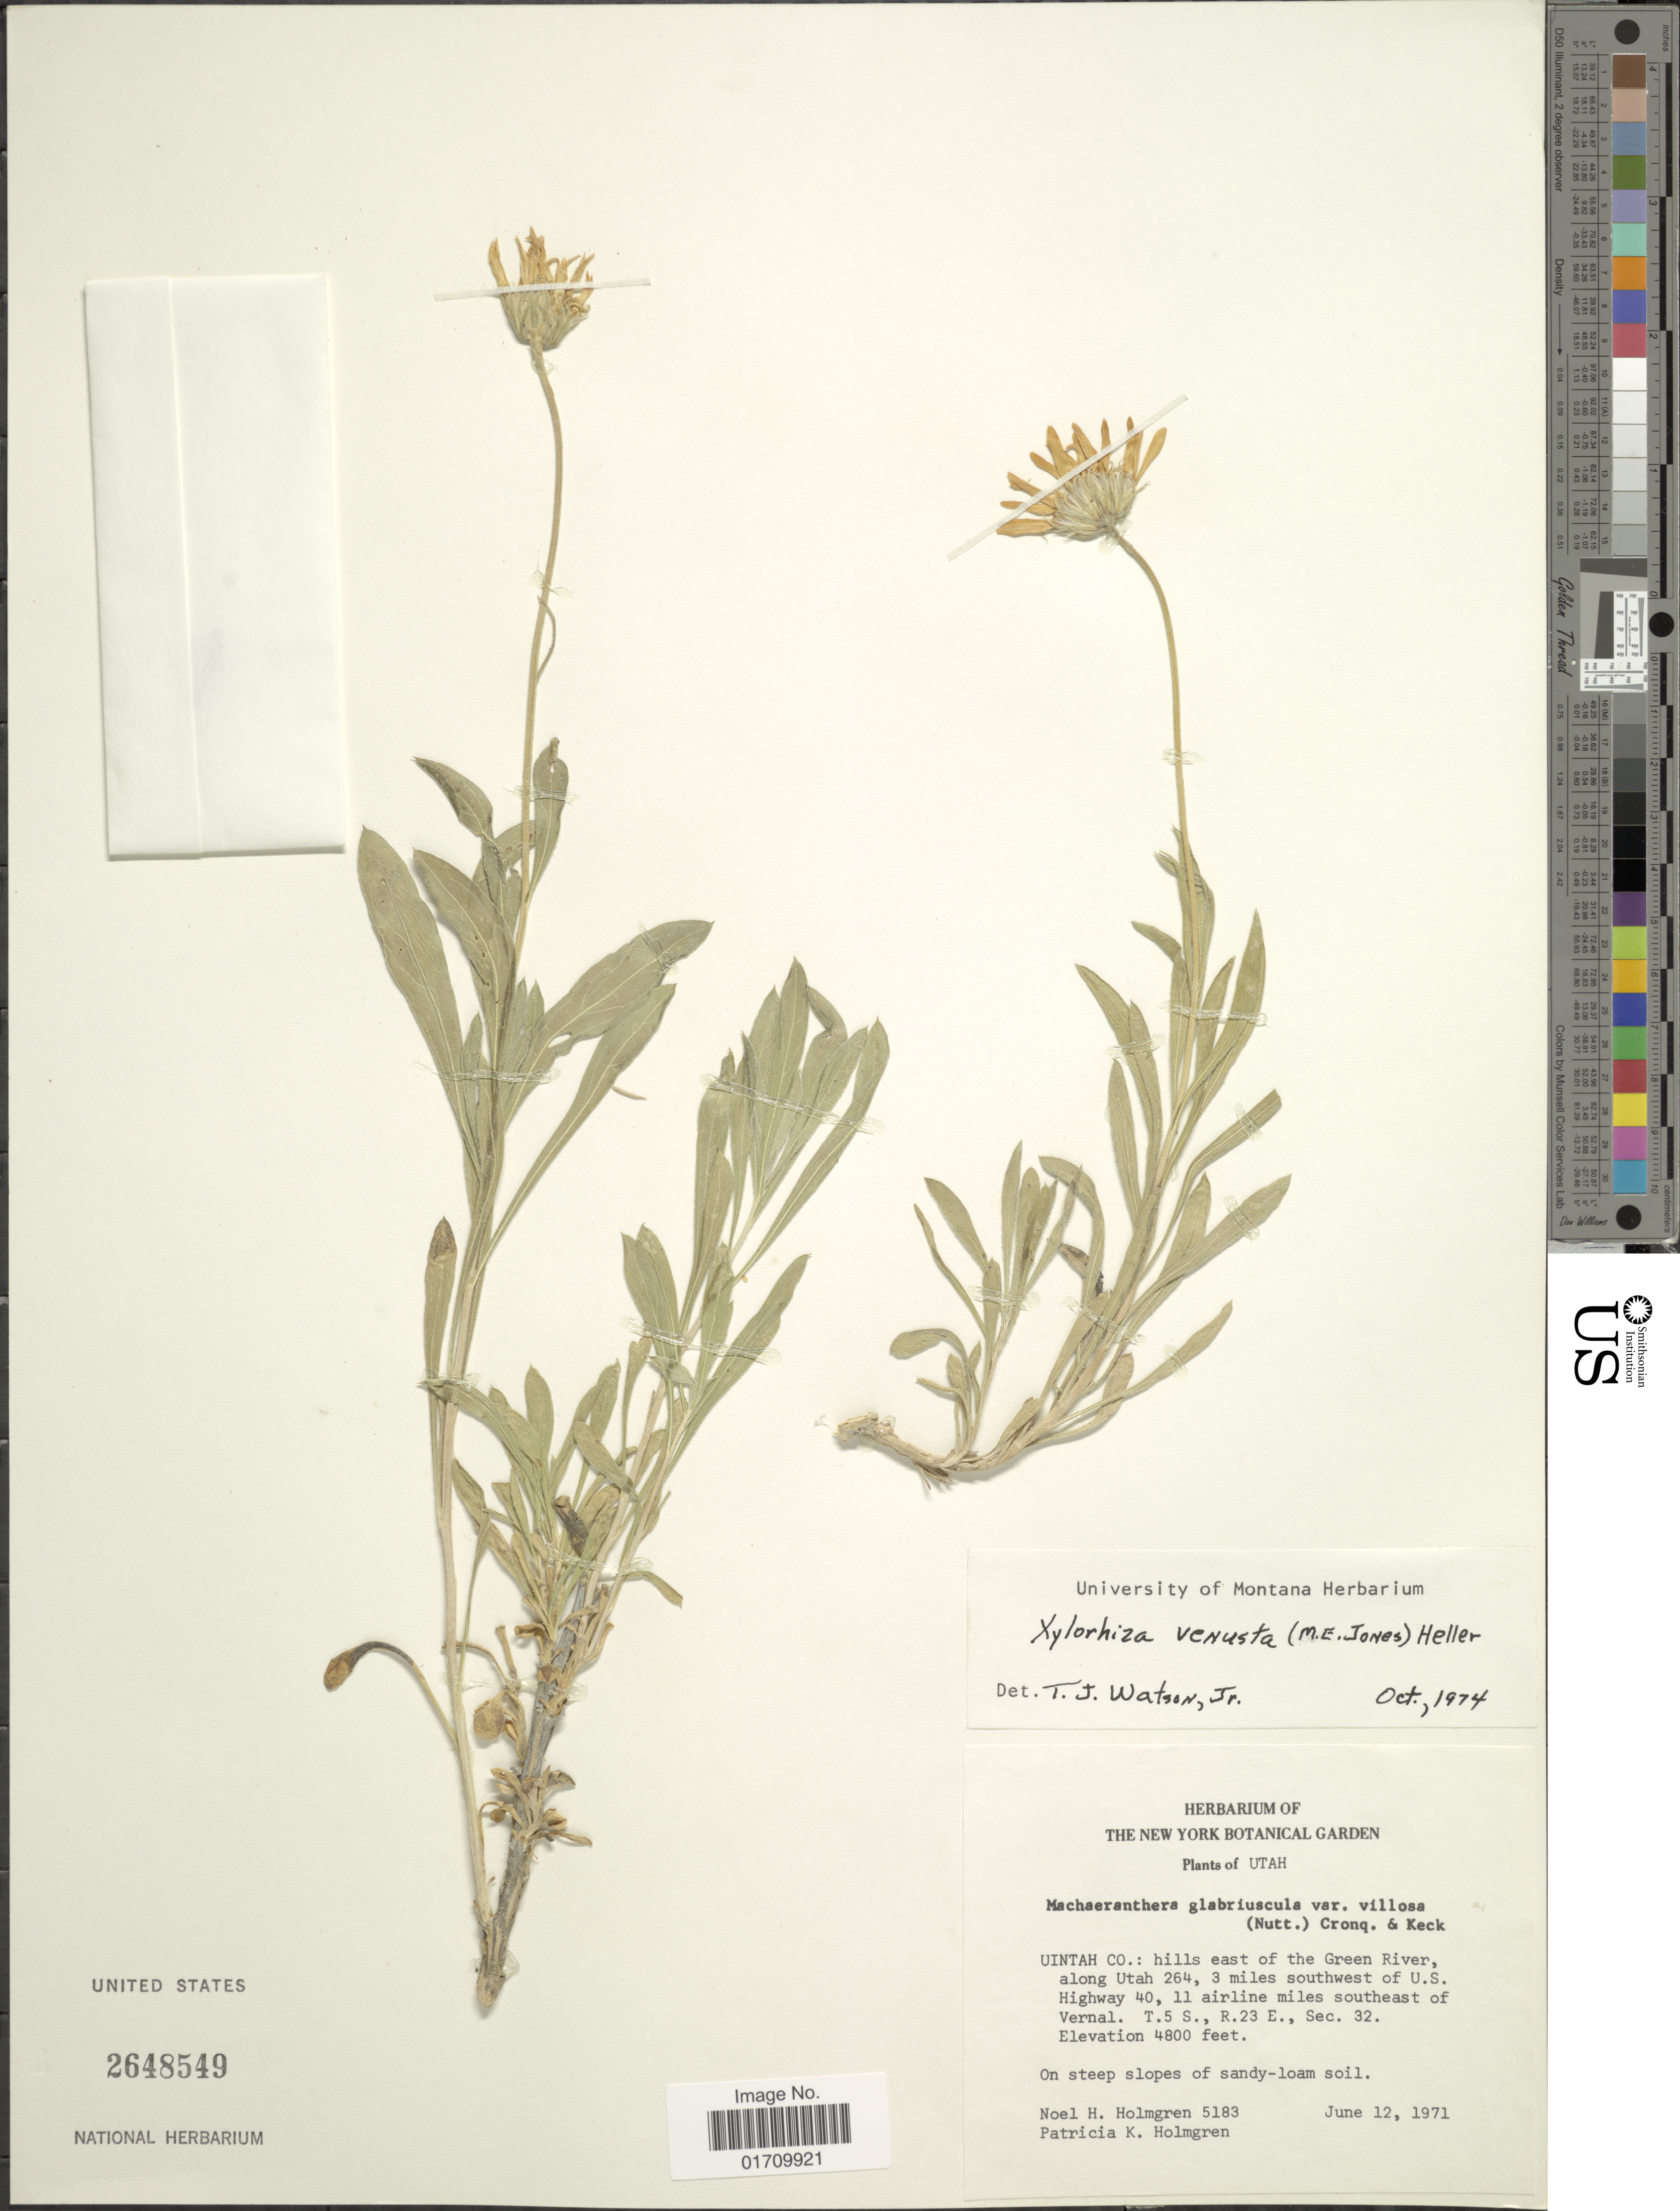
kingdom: Plantae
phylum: Tracheophyta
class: Magnoliopsida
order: Asterales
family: Asteraceae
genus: Xylorhiza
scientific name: Xylorhiza venusta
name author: (M.E. Jones) A. Heller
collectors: N. H. Holmgren & P. K. Holmgren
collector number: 5183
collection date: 1971-06-12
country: United States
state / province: Utah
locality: Uintah Co., hills east of the Green River, along Utah 264, 3 miles southwest of U. S. Highway 40, 11 airline miles southeast of Vernal, T5S, R23E, Sec 32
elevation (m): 1463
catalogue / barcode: US 2648549